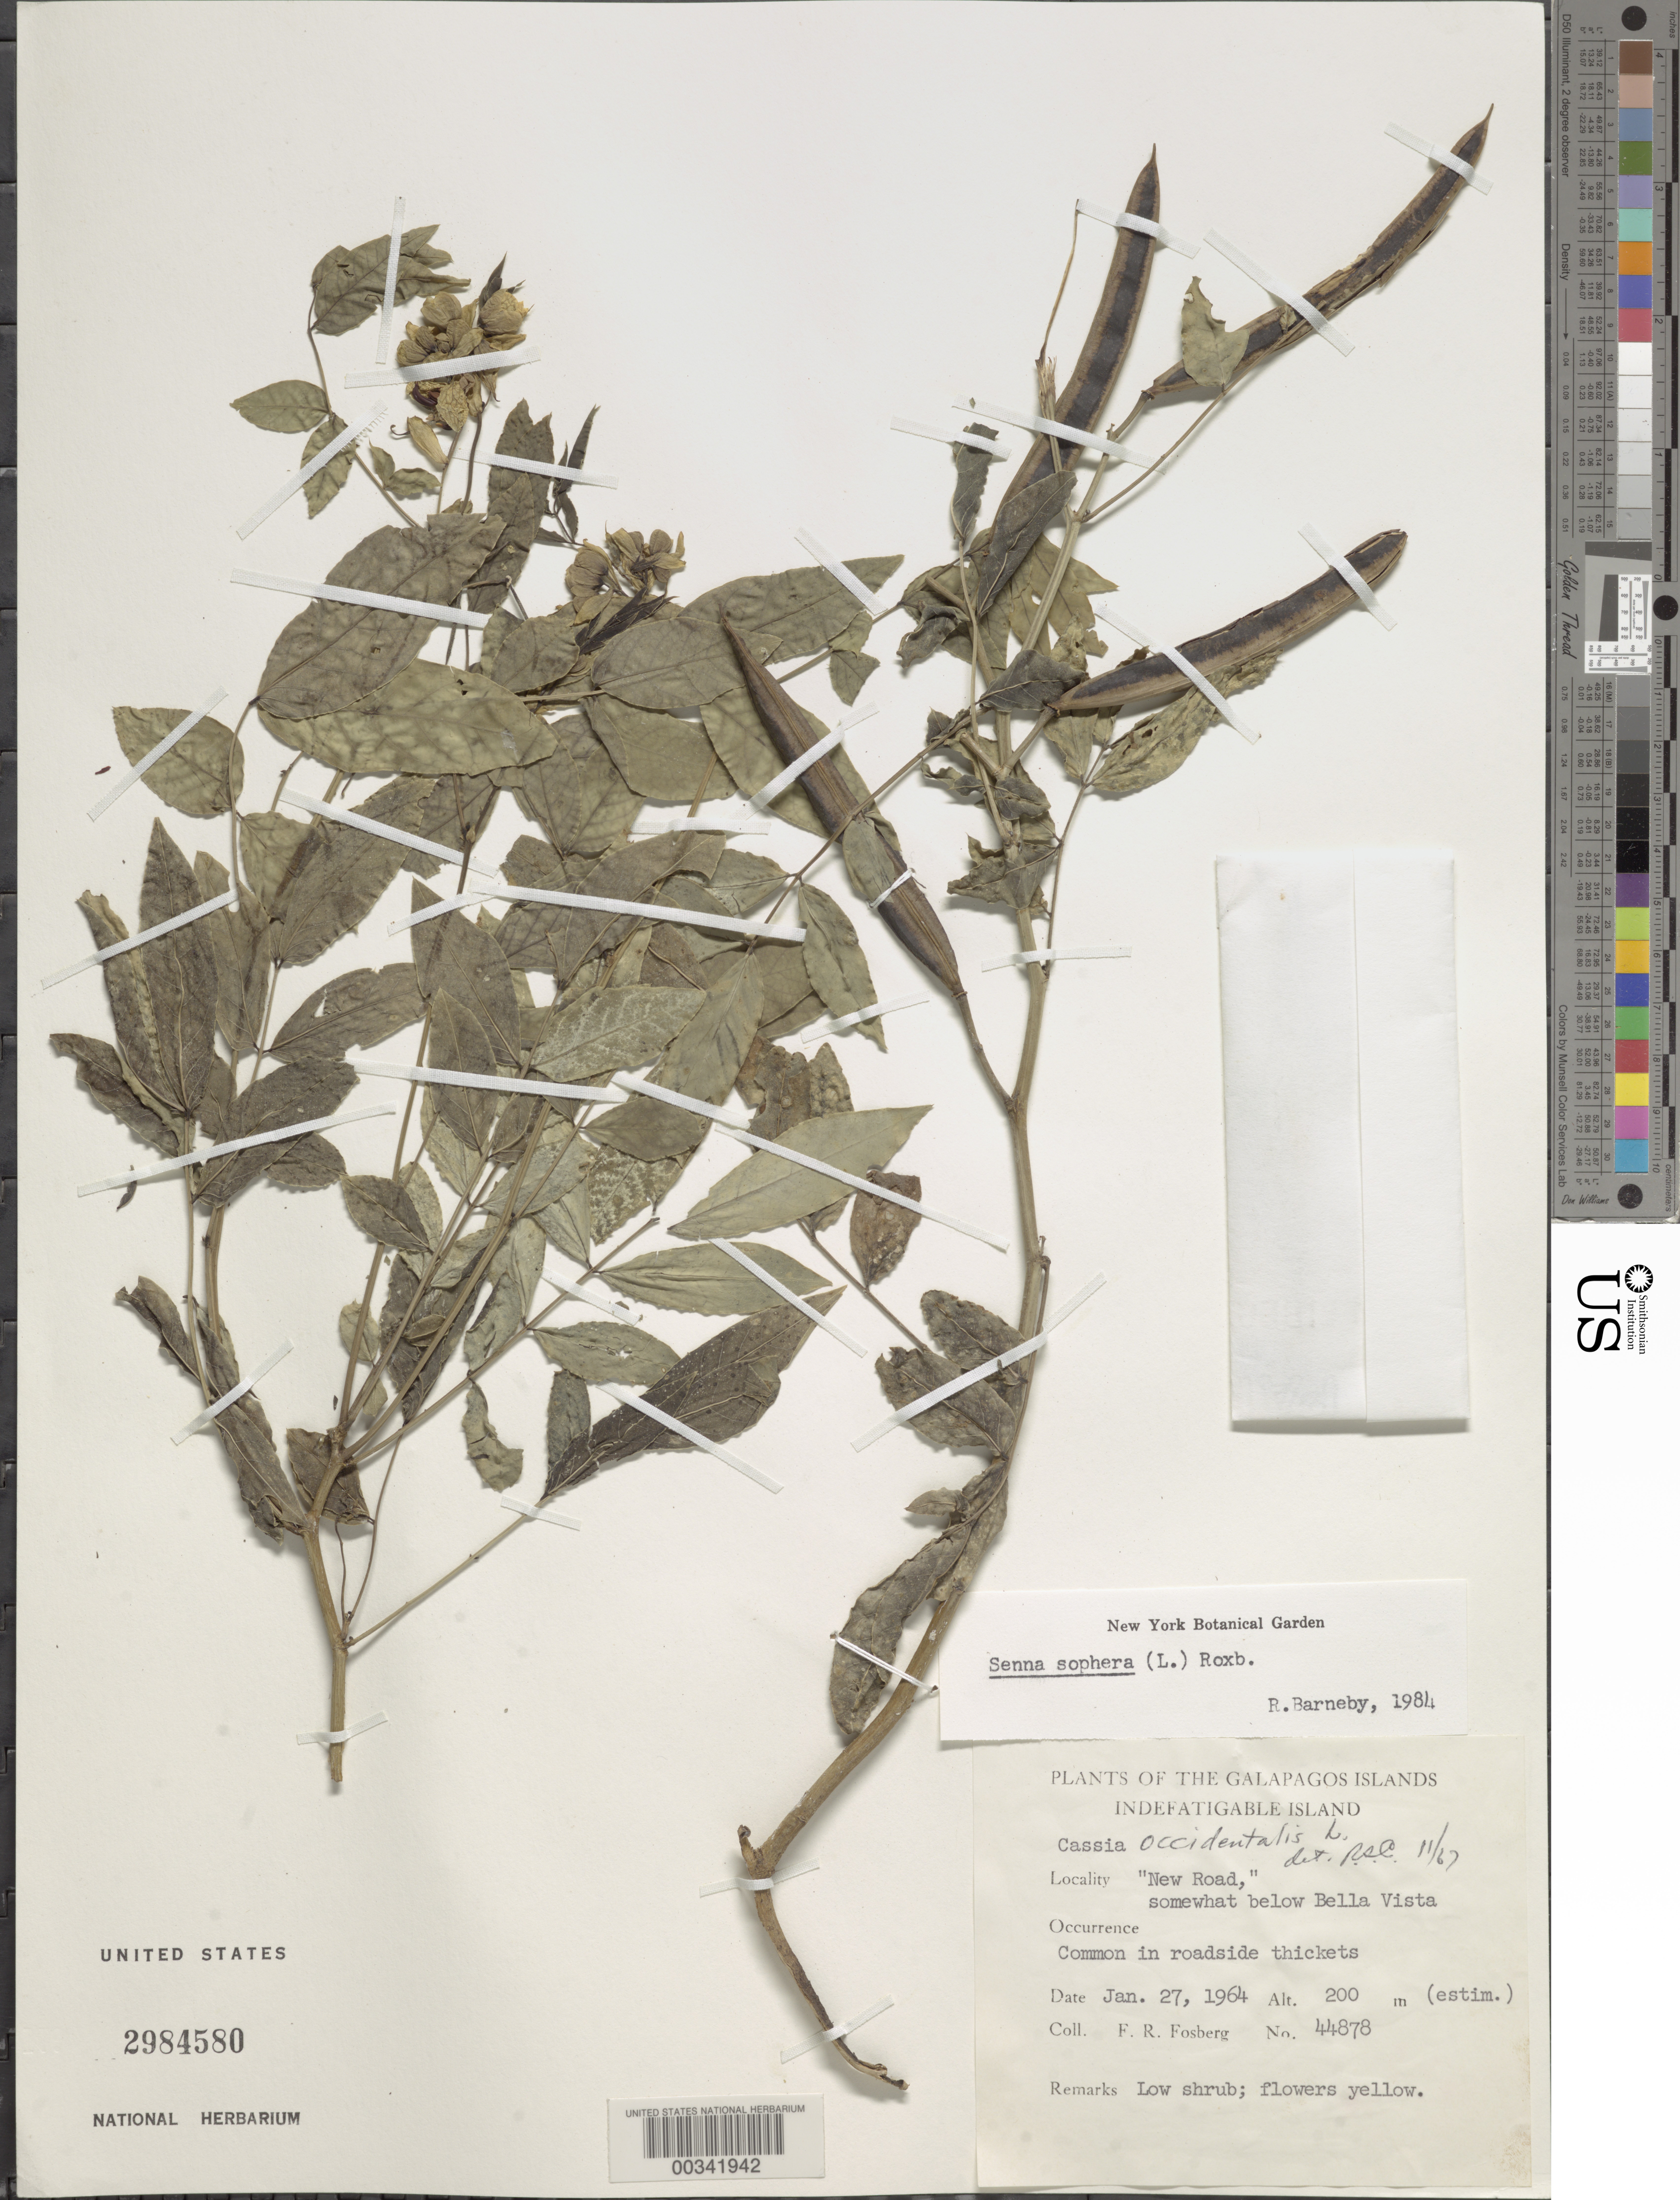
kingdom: Plantae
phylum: Tracheophyta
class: Magnoliopsida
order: Fabales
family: Fabaceae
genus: Senna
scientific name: Senna sophera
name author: (L.) Roxb.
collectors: F. R. Fosberg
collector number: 44878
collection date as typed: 27 Jan 1964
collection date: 1964-01-27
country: Ecuador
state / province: Colón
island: Santa Cruz [Indefatigable, Chaves]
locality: "new road", somewhat below Bella Vista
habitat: Roadside thickets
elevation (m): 200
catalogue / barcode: US 2984580